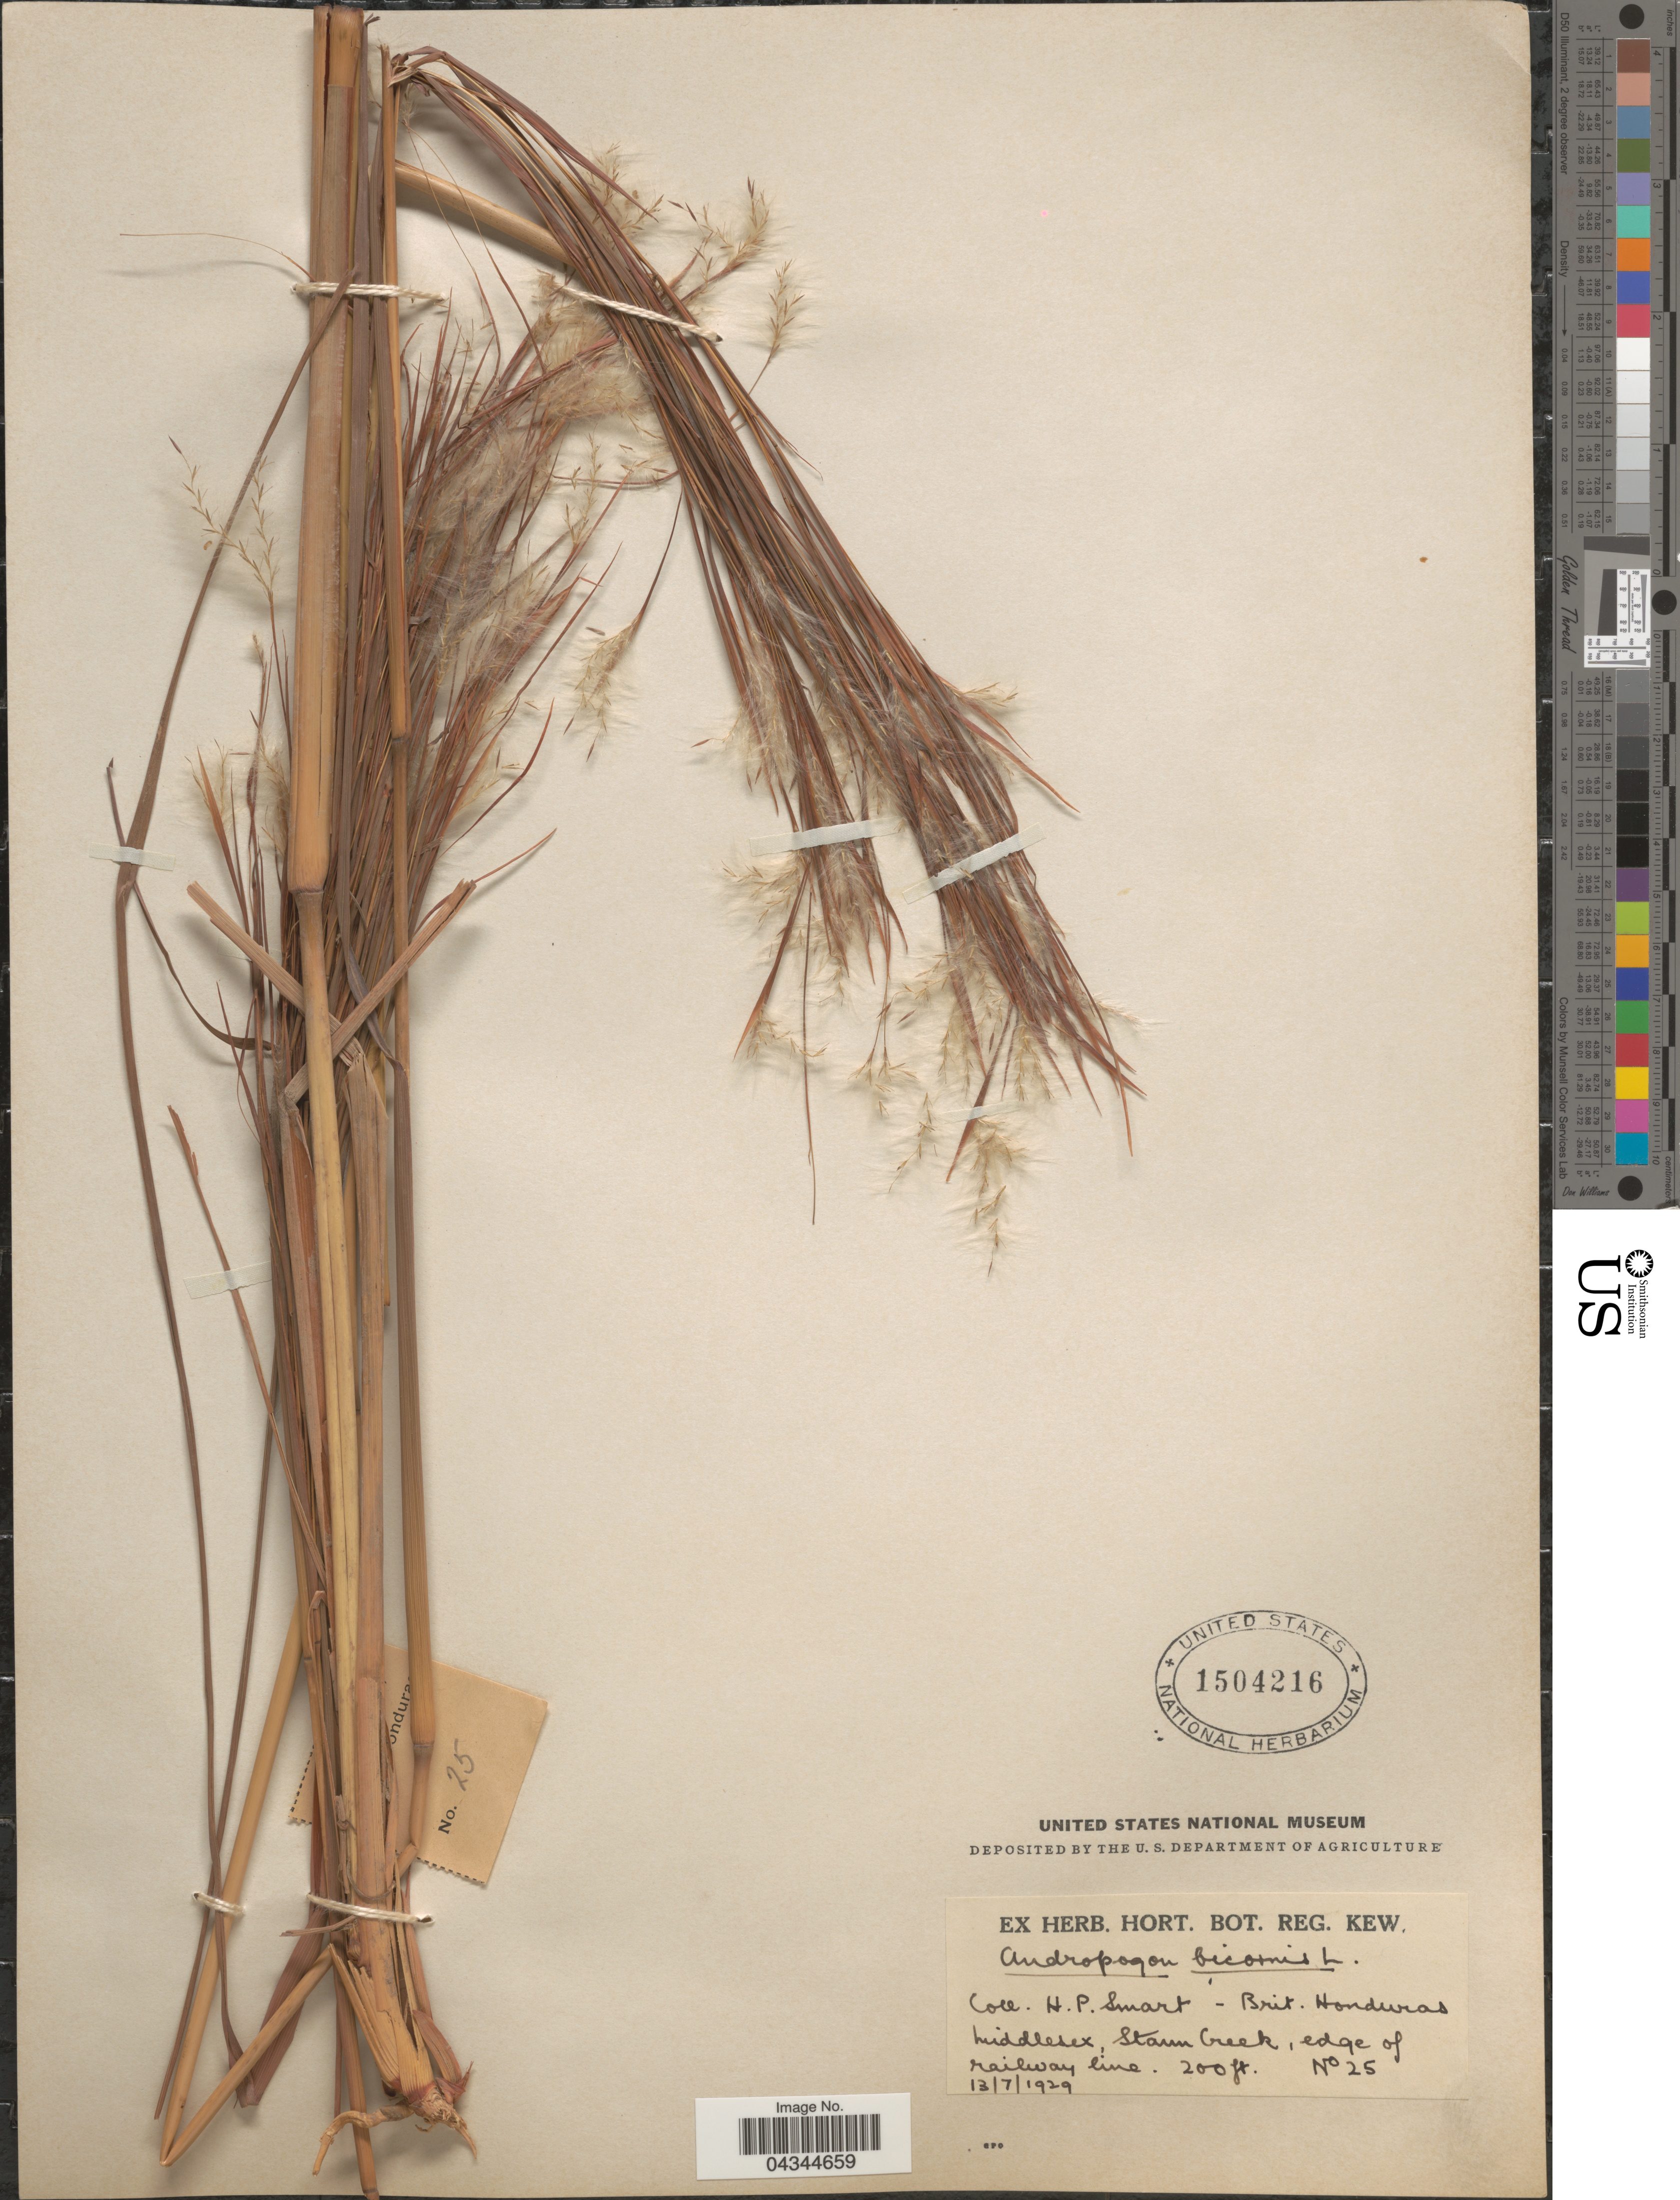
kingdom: Plantae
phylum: Tracheophyta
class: Liliopsida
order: Poales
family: Poaceae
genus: Andropogon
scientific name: Andropogon bicornis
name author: L.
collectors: H. Smart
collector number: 25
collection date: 1929-07-13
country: Belize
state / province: Stann Creek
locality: Brit. Honduras. Middlesex, Stann Creek, edge of railway line.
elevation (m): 61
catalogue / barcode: US 1504216